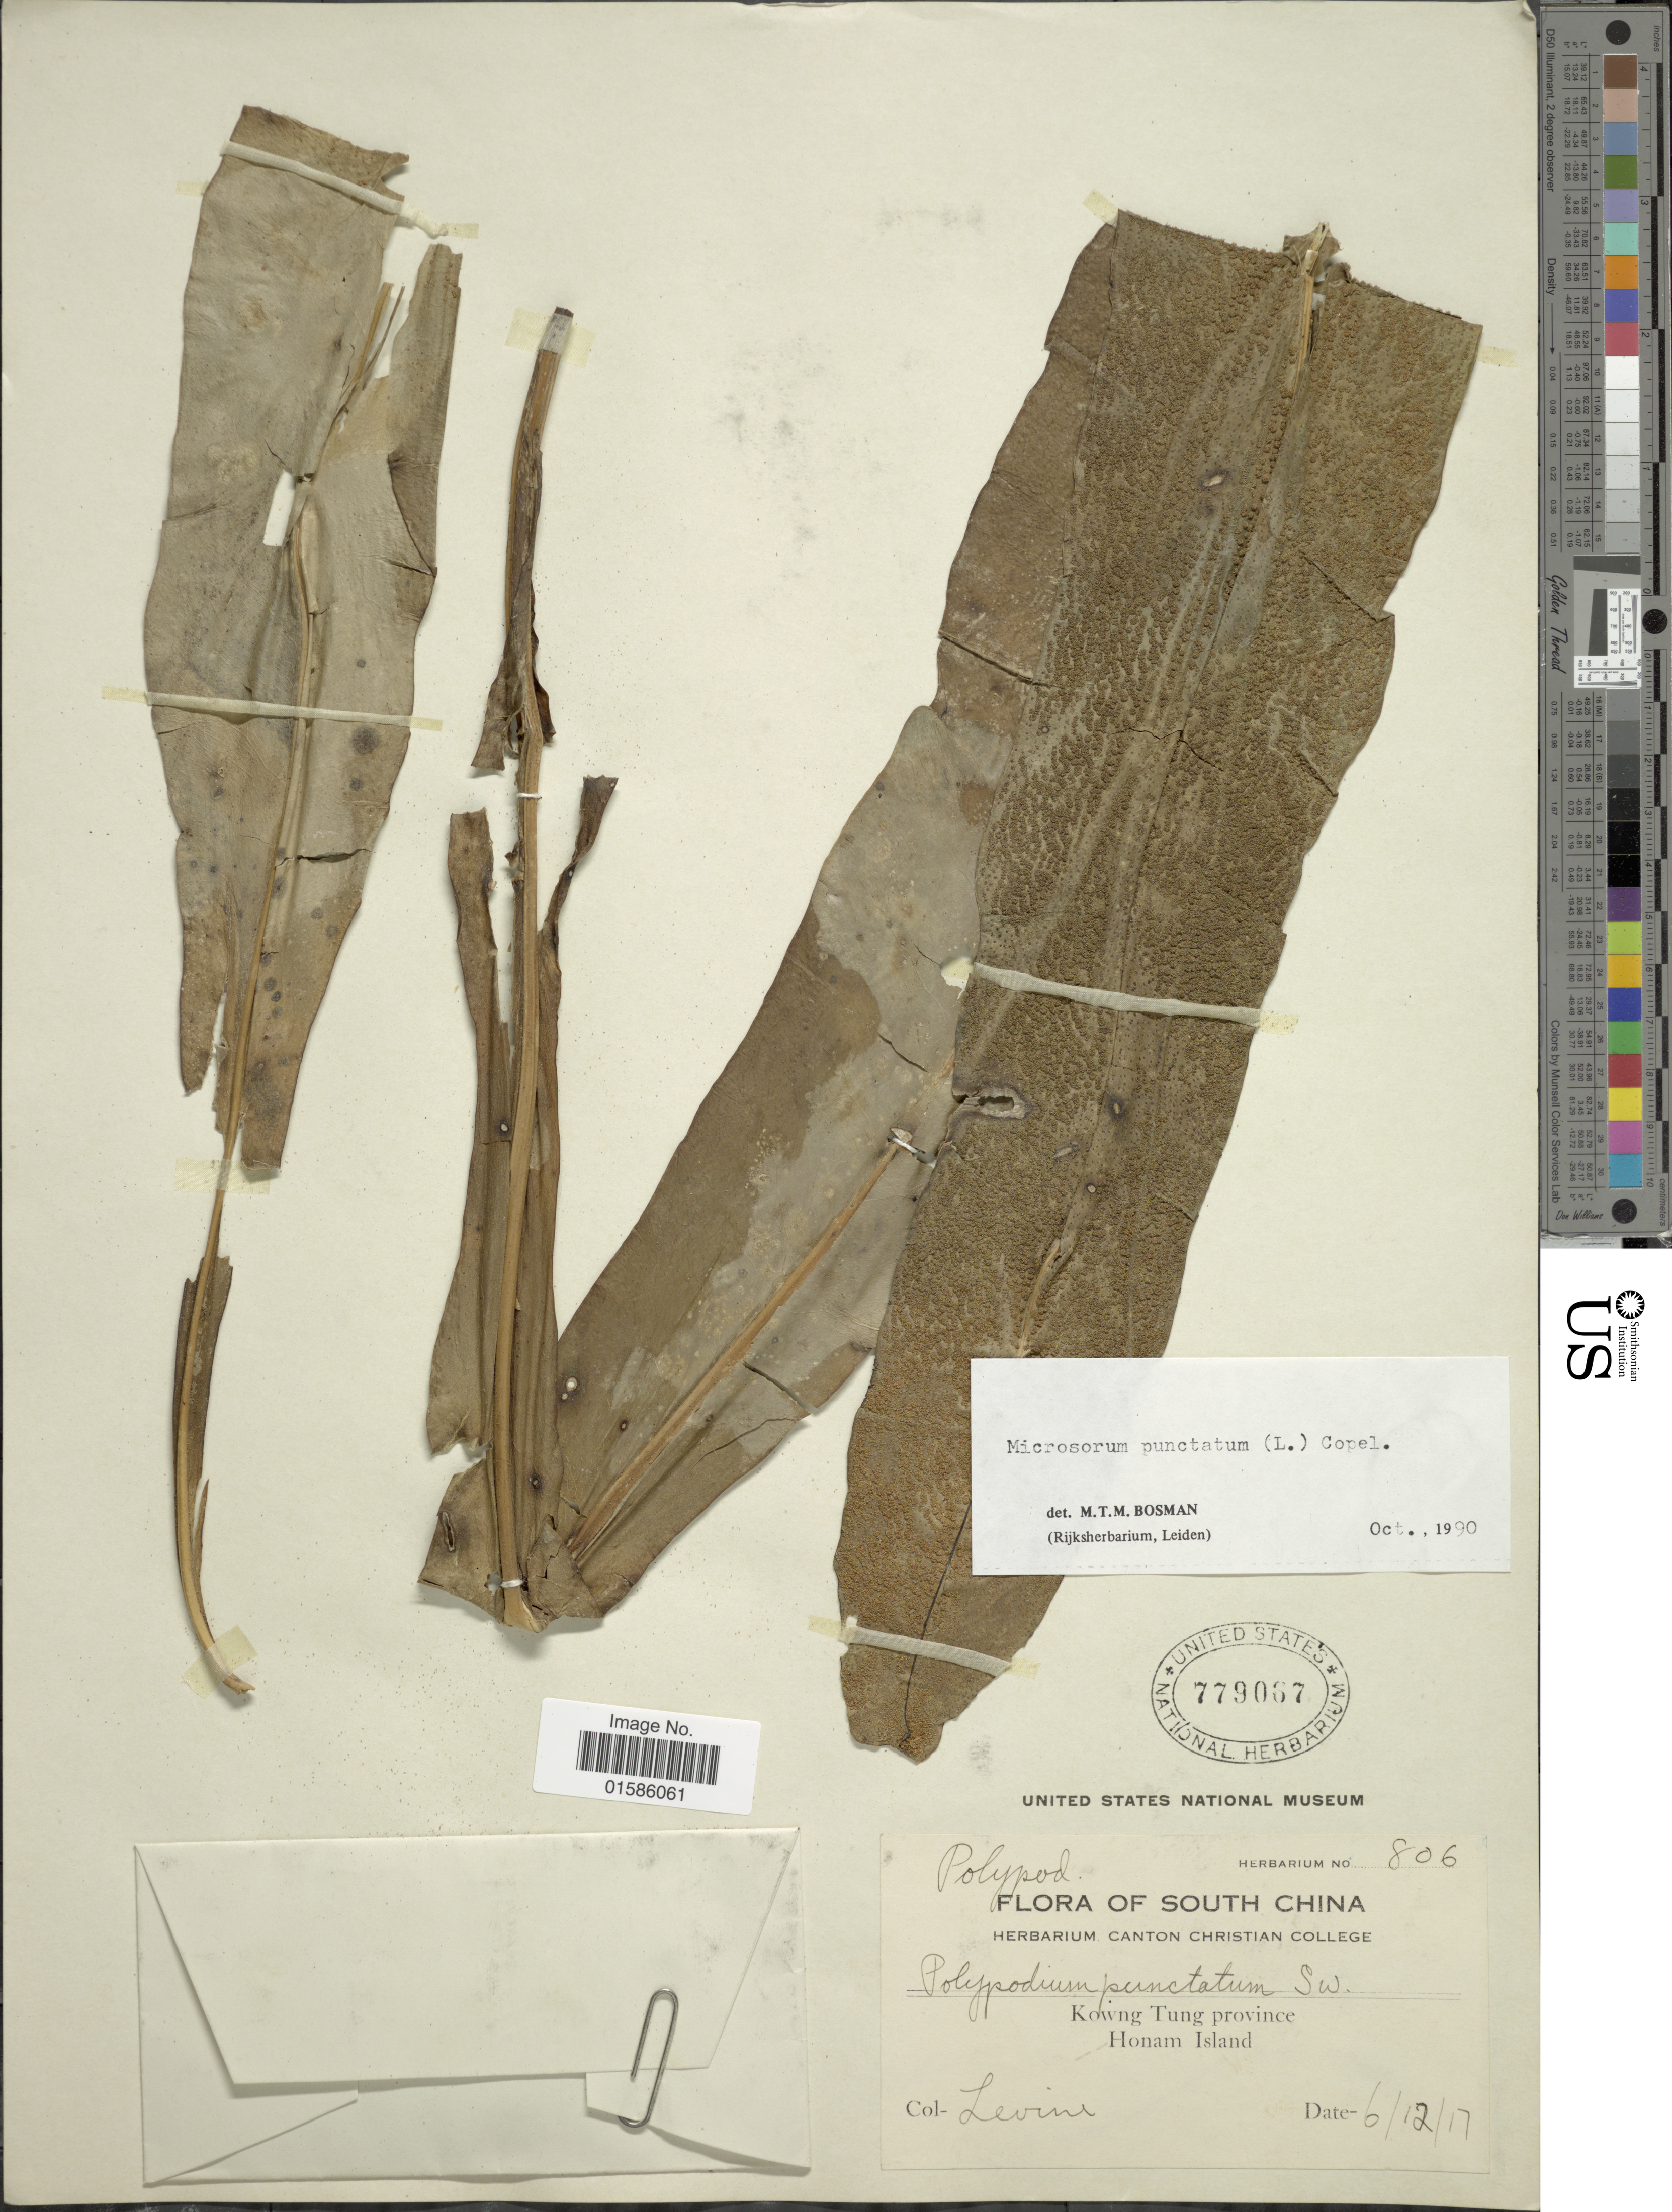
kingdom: Plantae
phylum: Tracheophyta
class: Polypodiopsida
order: Polypodiales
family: Polypodiaceae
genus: Microsorum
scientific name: Microsorum punctatum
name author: (L.) Copel.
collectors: -. Levine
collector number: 806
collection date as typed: Transcribed d/m/y: 6/12/17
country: China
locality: Kowng Tung province, Honam Island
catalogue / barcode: US 779067